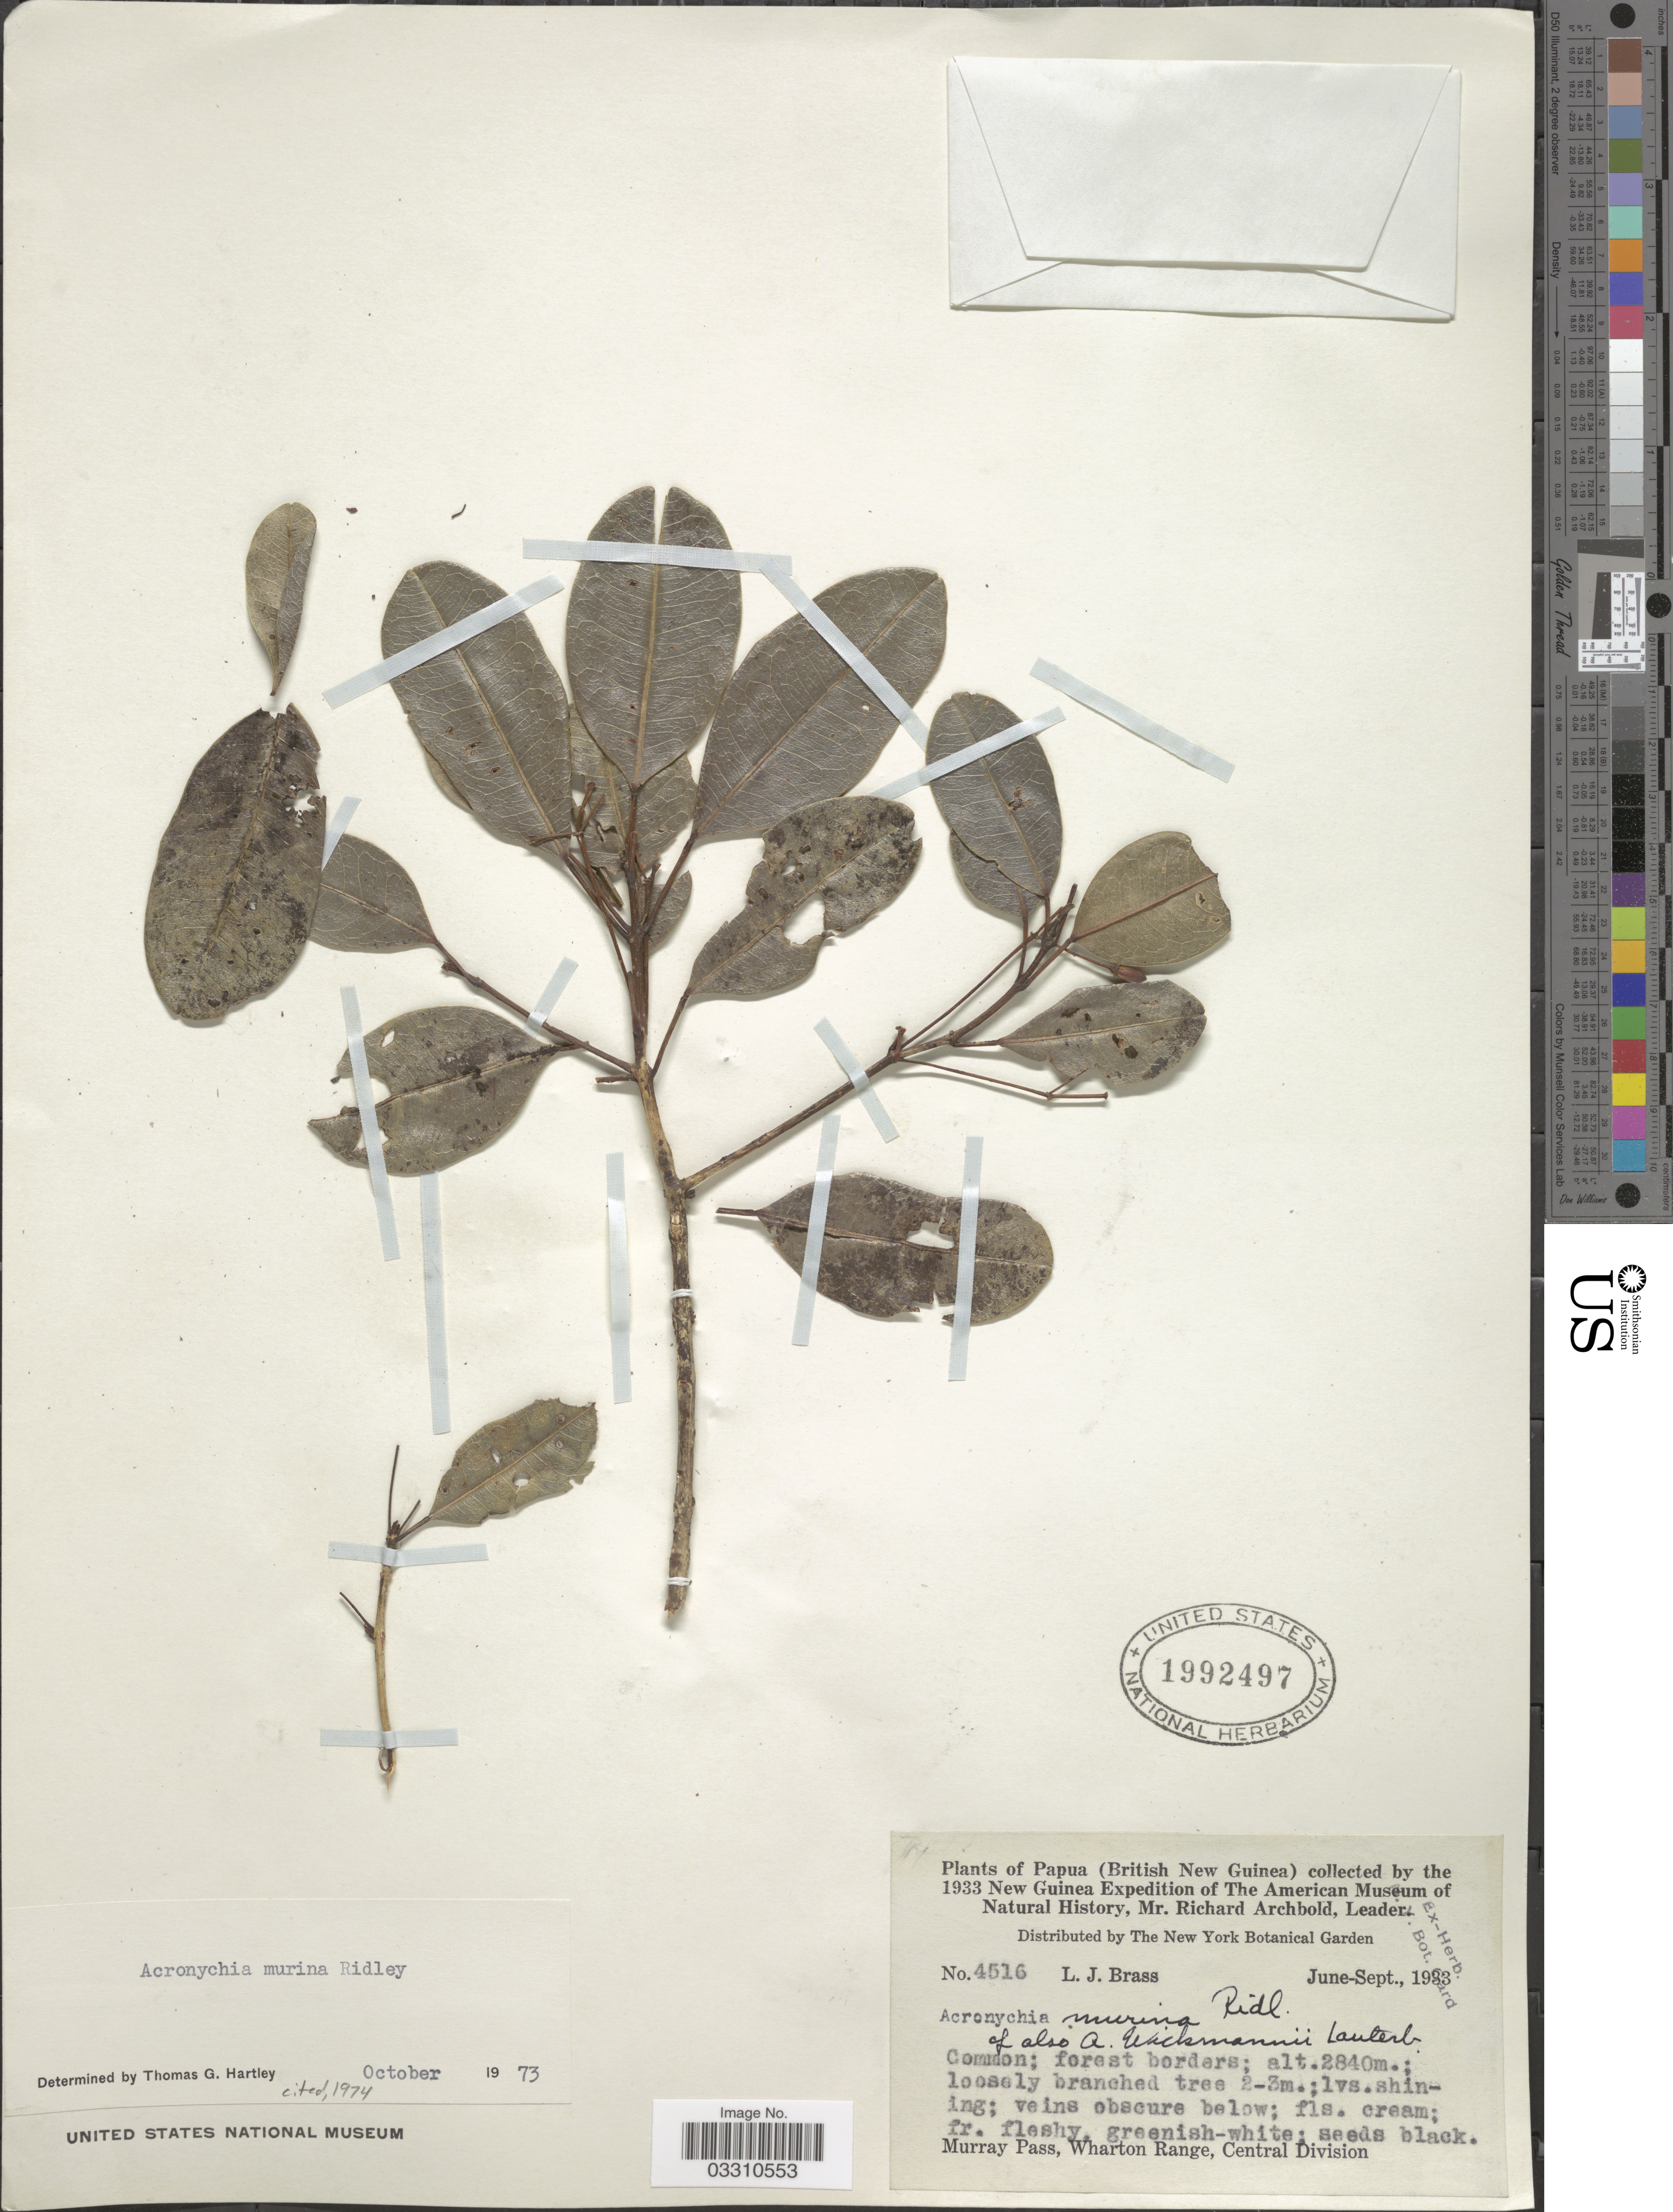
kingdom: Plantae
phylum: Tracheophyta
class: Magnoliopsida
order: Sapindales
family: Rutaceae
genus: Acronychia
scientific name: Acronychia murina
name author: Ridl.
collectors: L. J. Brass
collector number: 4516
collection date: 1933-06/1933-09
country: Papua New Guinea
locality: Papua (British New Guinea), Murray Pass, Wharton Range, Central Division.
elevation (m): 2840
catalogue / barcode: US 1992497